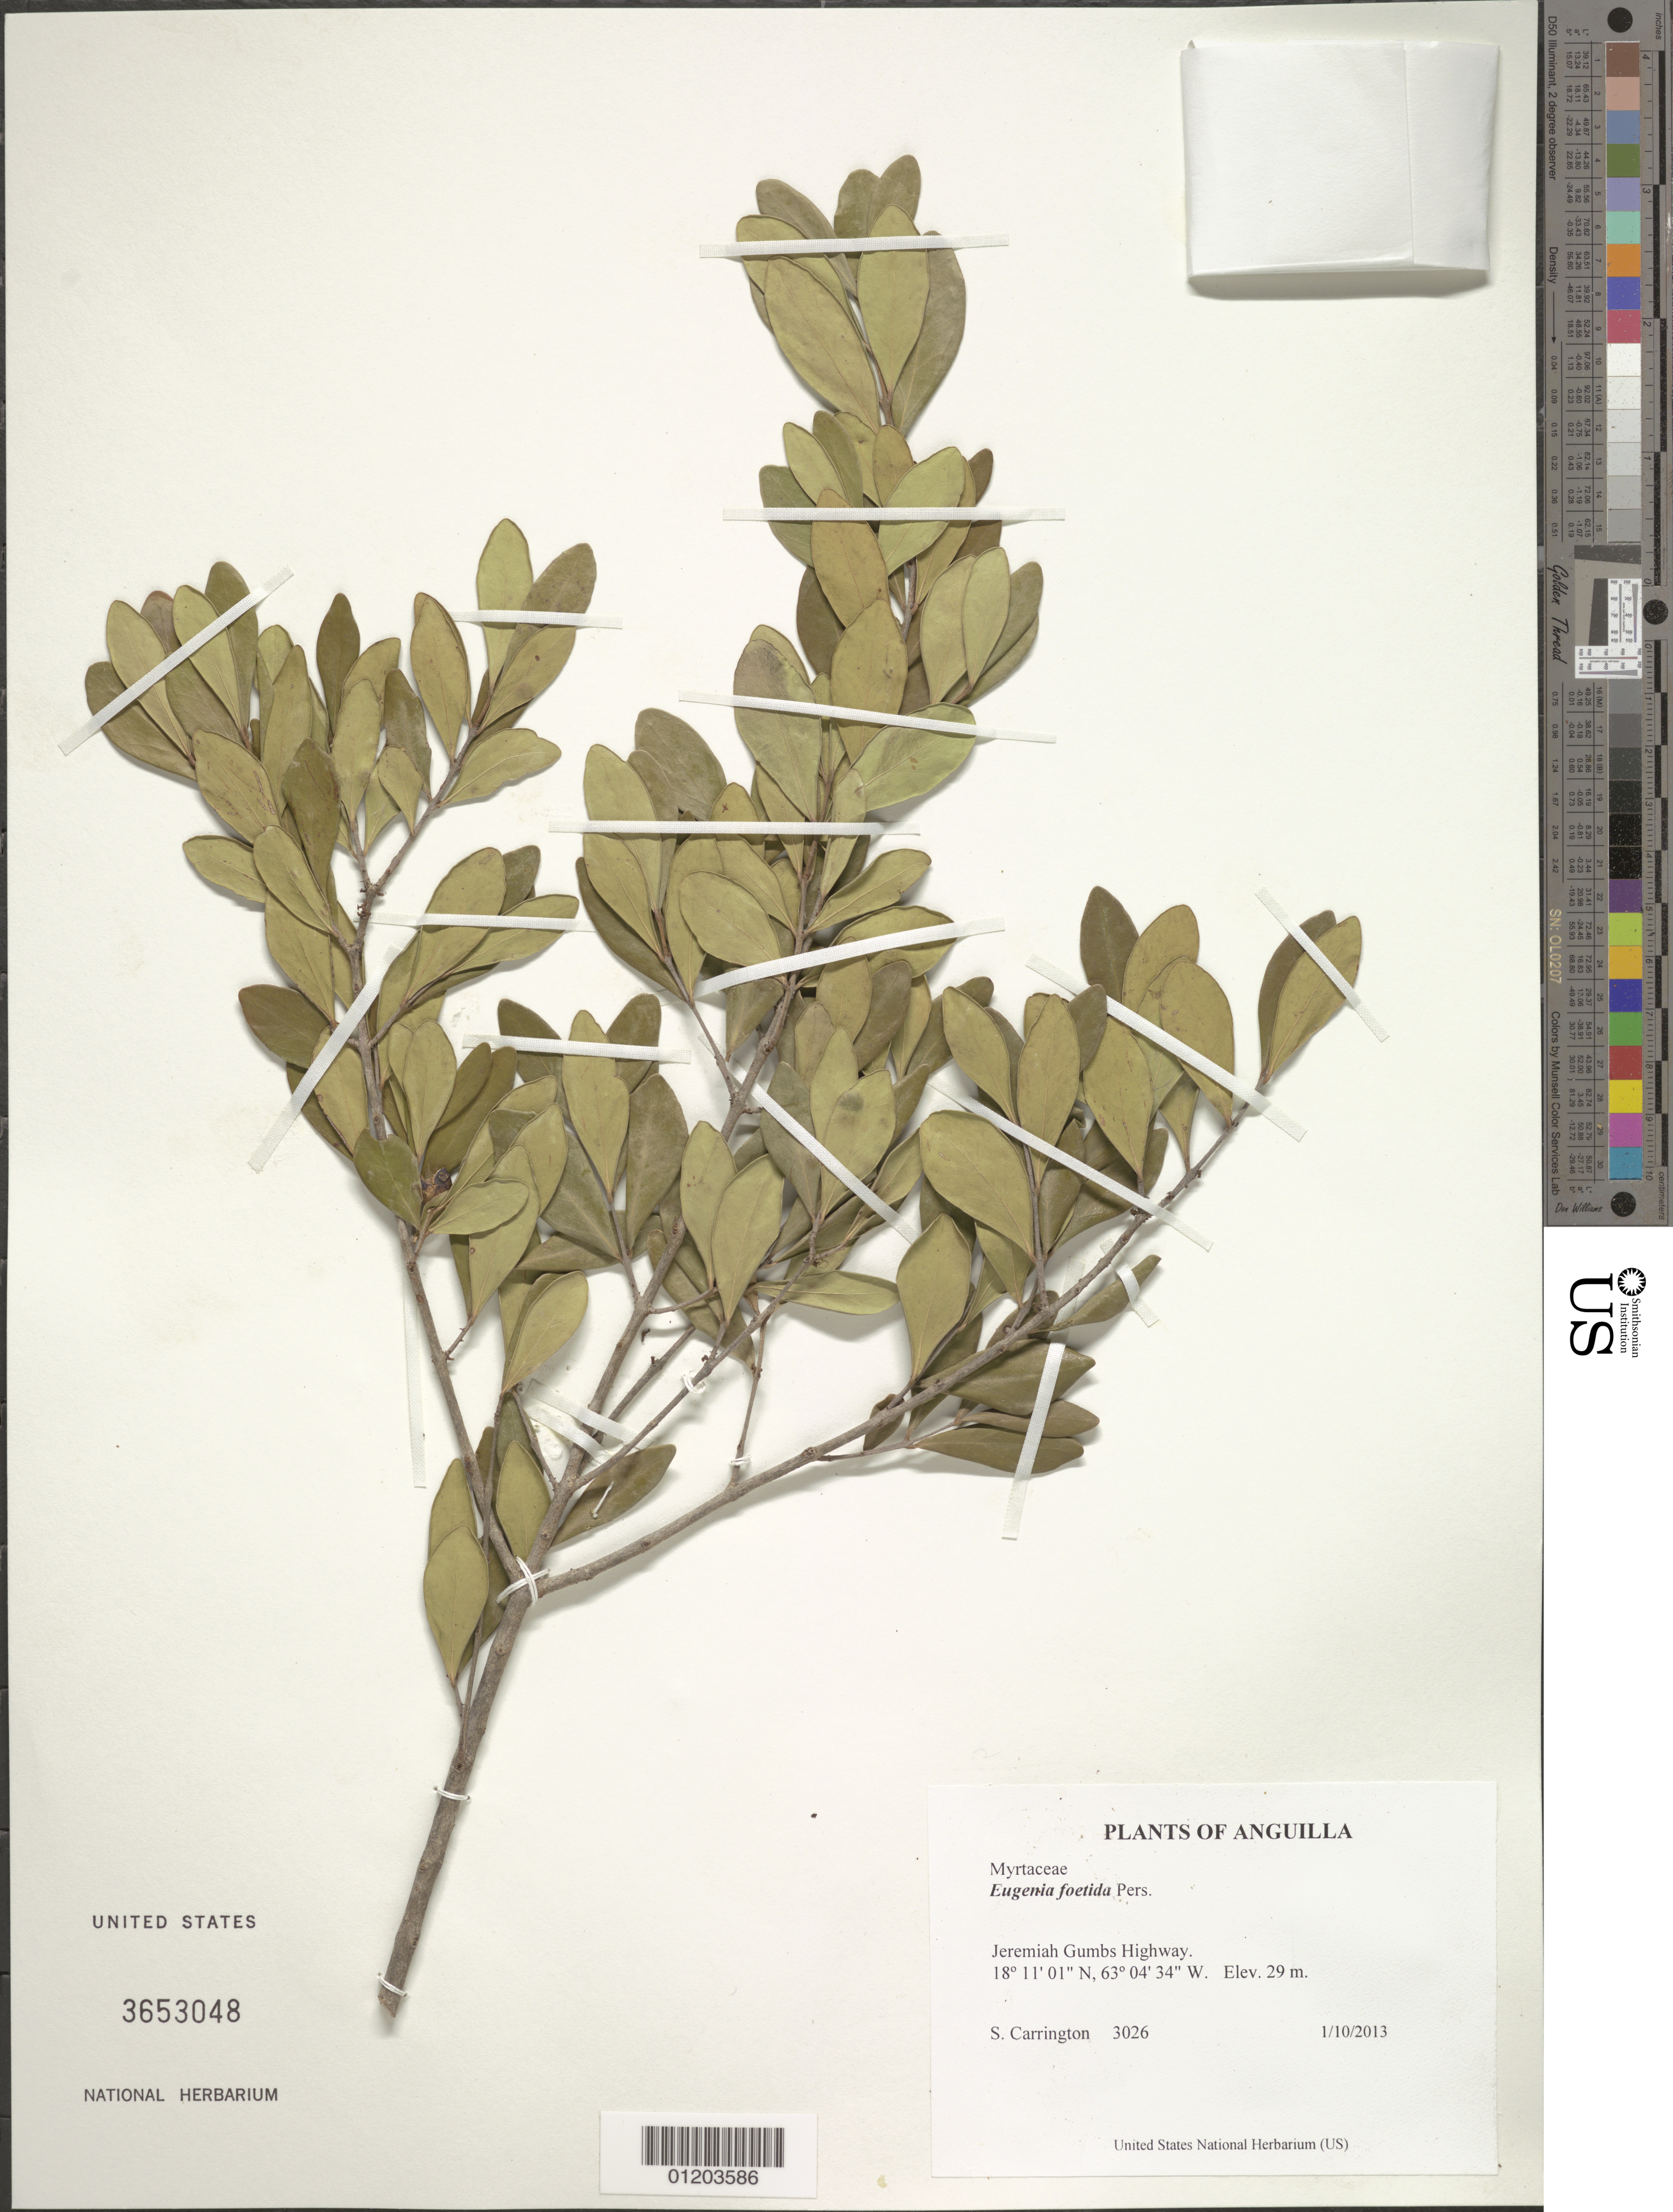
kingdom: Plantae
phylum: Tracheophyta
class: Magnoliopsida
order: Myrtales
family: Myrtaceae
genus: Eugenia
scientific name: Eugenia foetida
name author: Pers.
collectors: C. M. S. Carrington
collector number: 3026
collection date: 2013-01-10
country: Anguilla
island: Anguilla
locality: Jeremiah Gumbs Highway.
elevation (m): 29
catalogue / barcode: US 3653048